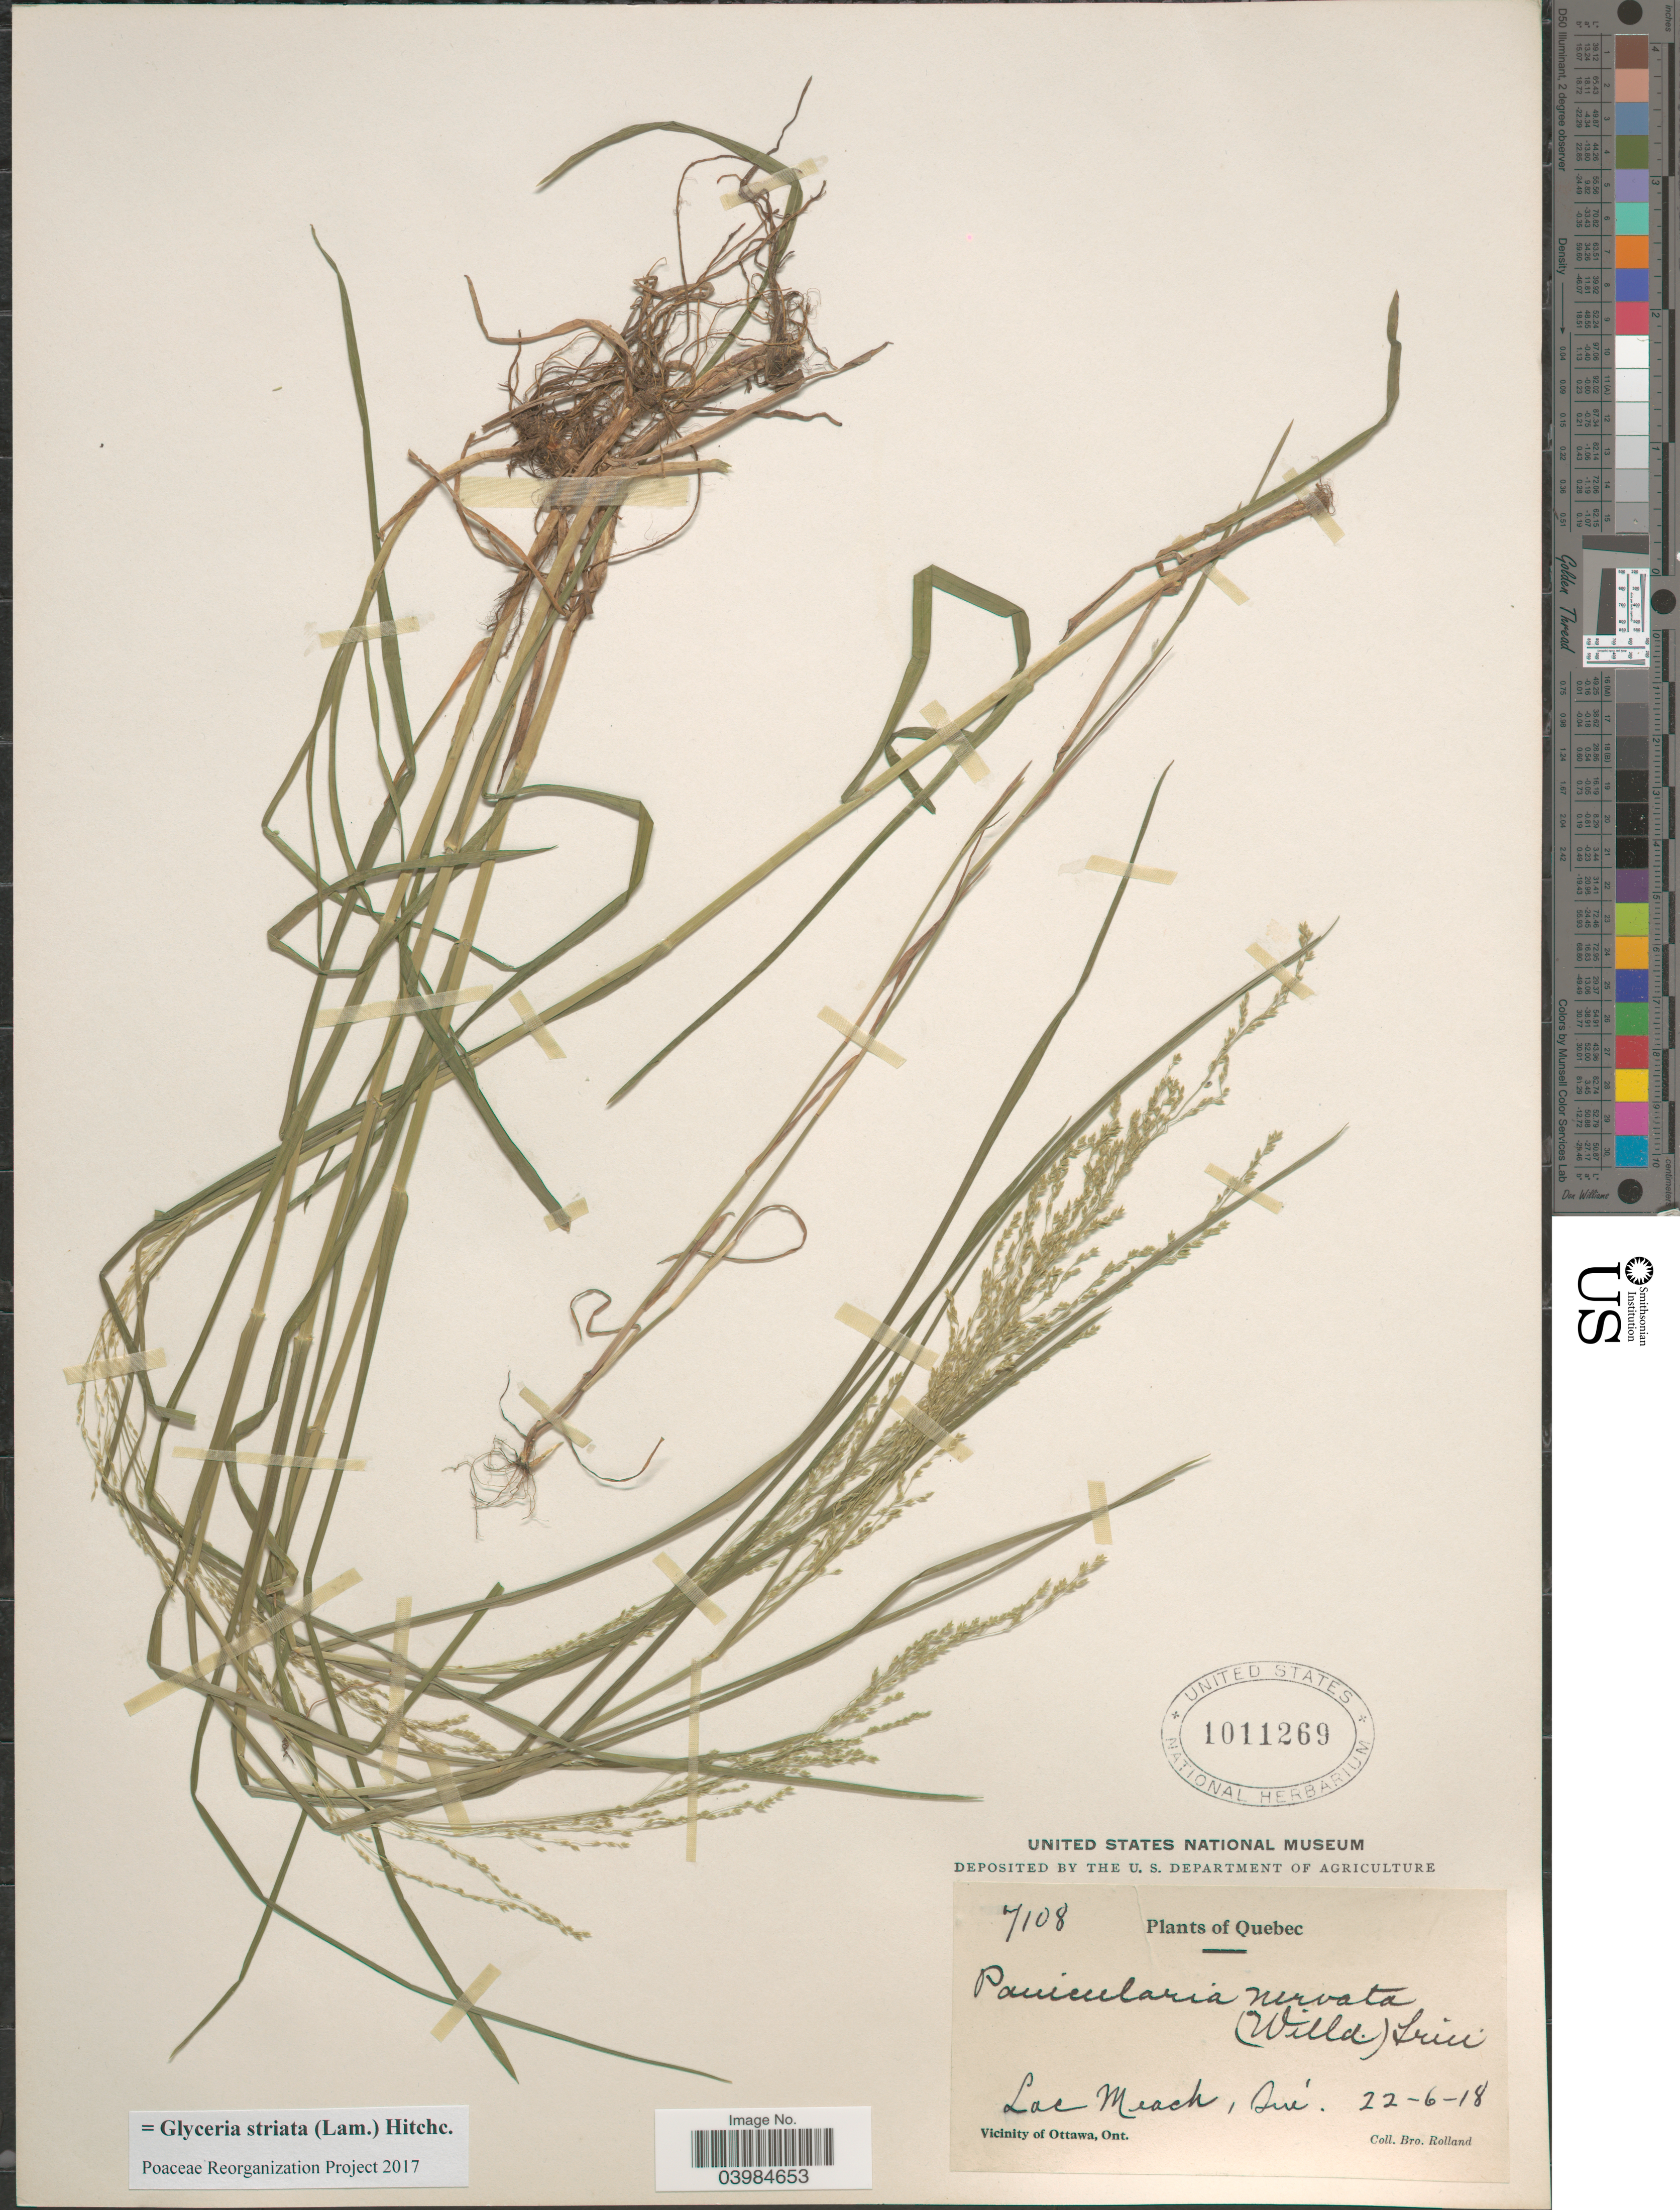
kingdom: Plantae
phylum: Tracheophyta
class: Liliopsida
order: Poales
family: Poaceae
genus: Glyceria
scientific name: Glyceria striata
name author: (Lam.) Hitchc.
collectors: B. Rolland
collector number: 7108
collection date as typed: Transcribed d/m/y: 22/6/18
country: Canada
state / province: Ontario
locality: Lac Meach. Vicinity of Ottawa, Ont.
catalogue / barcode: US 1011269